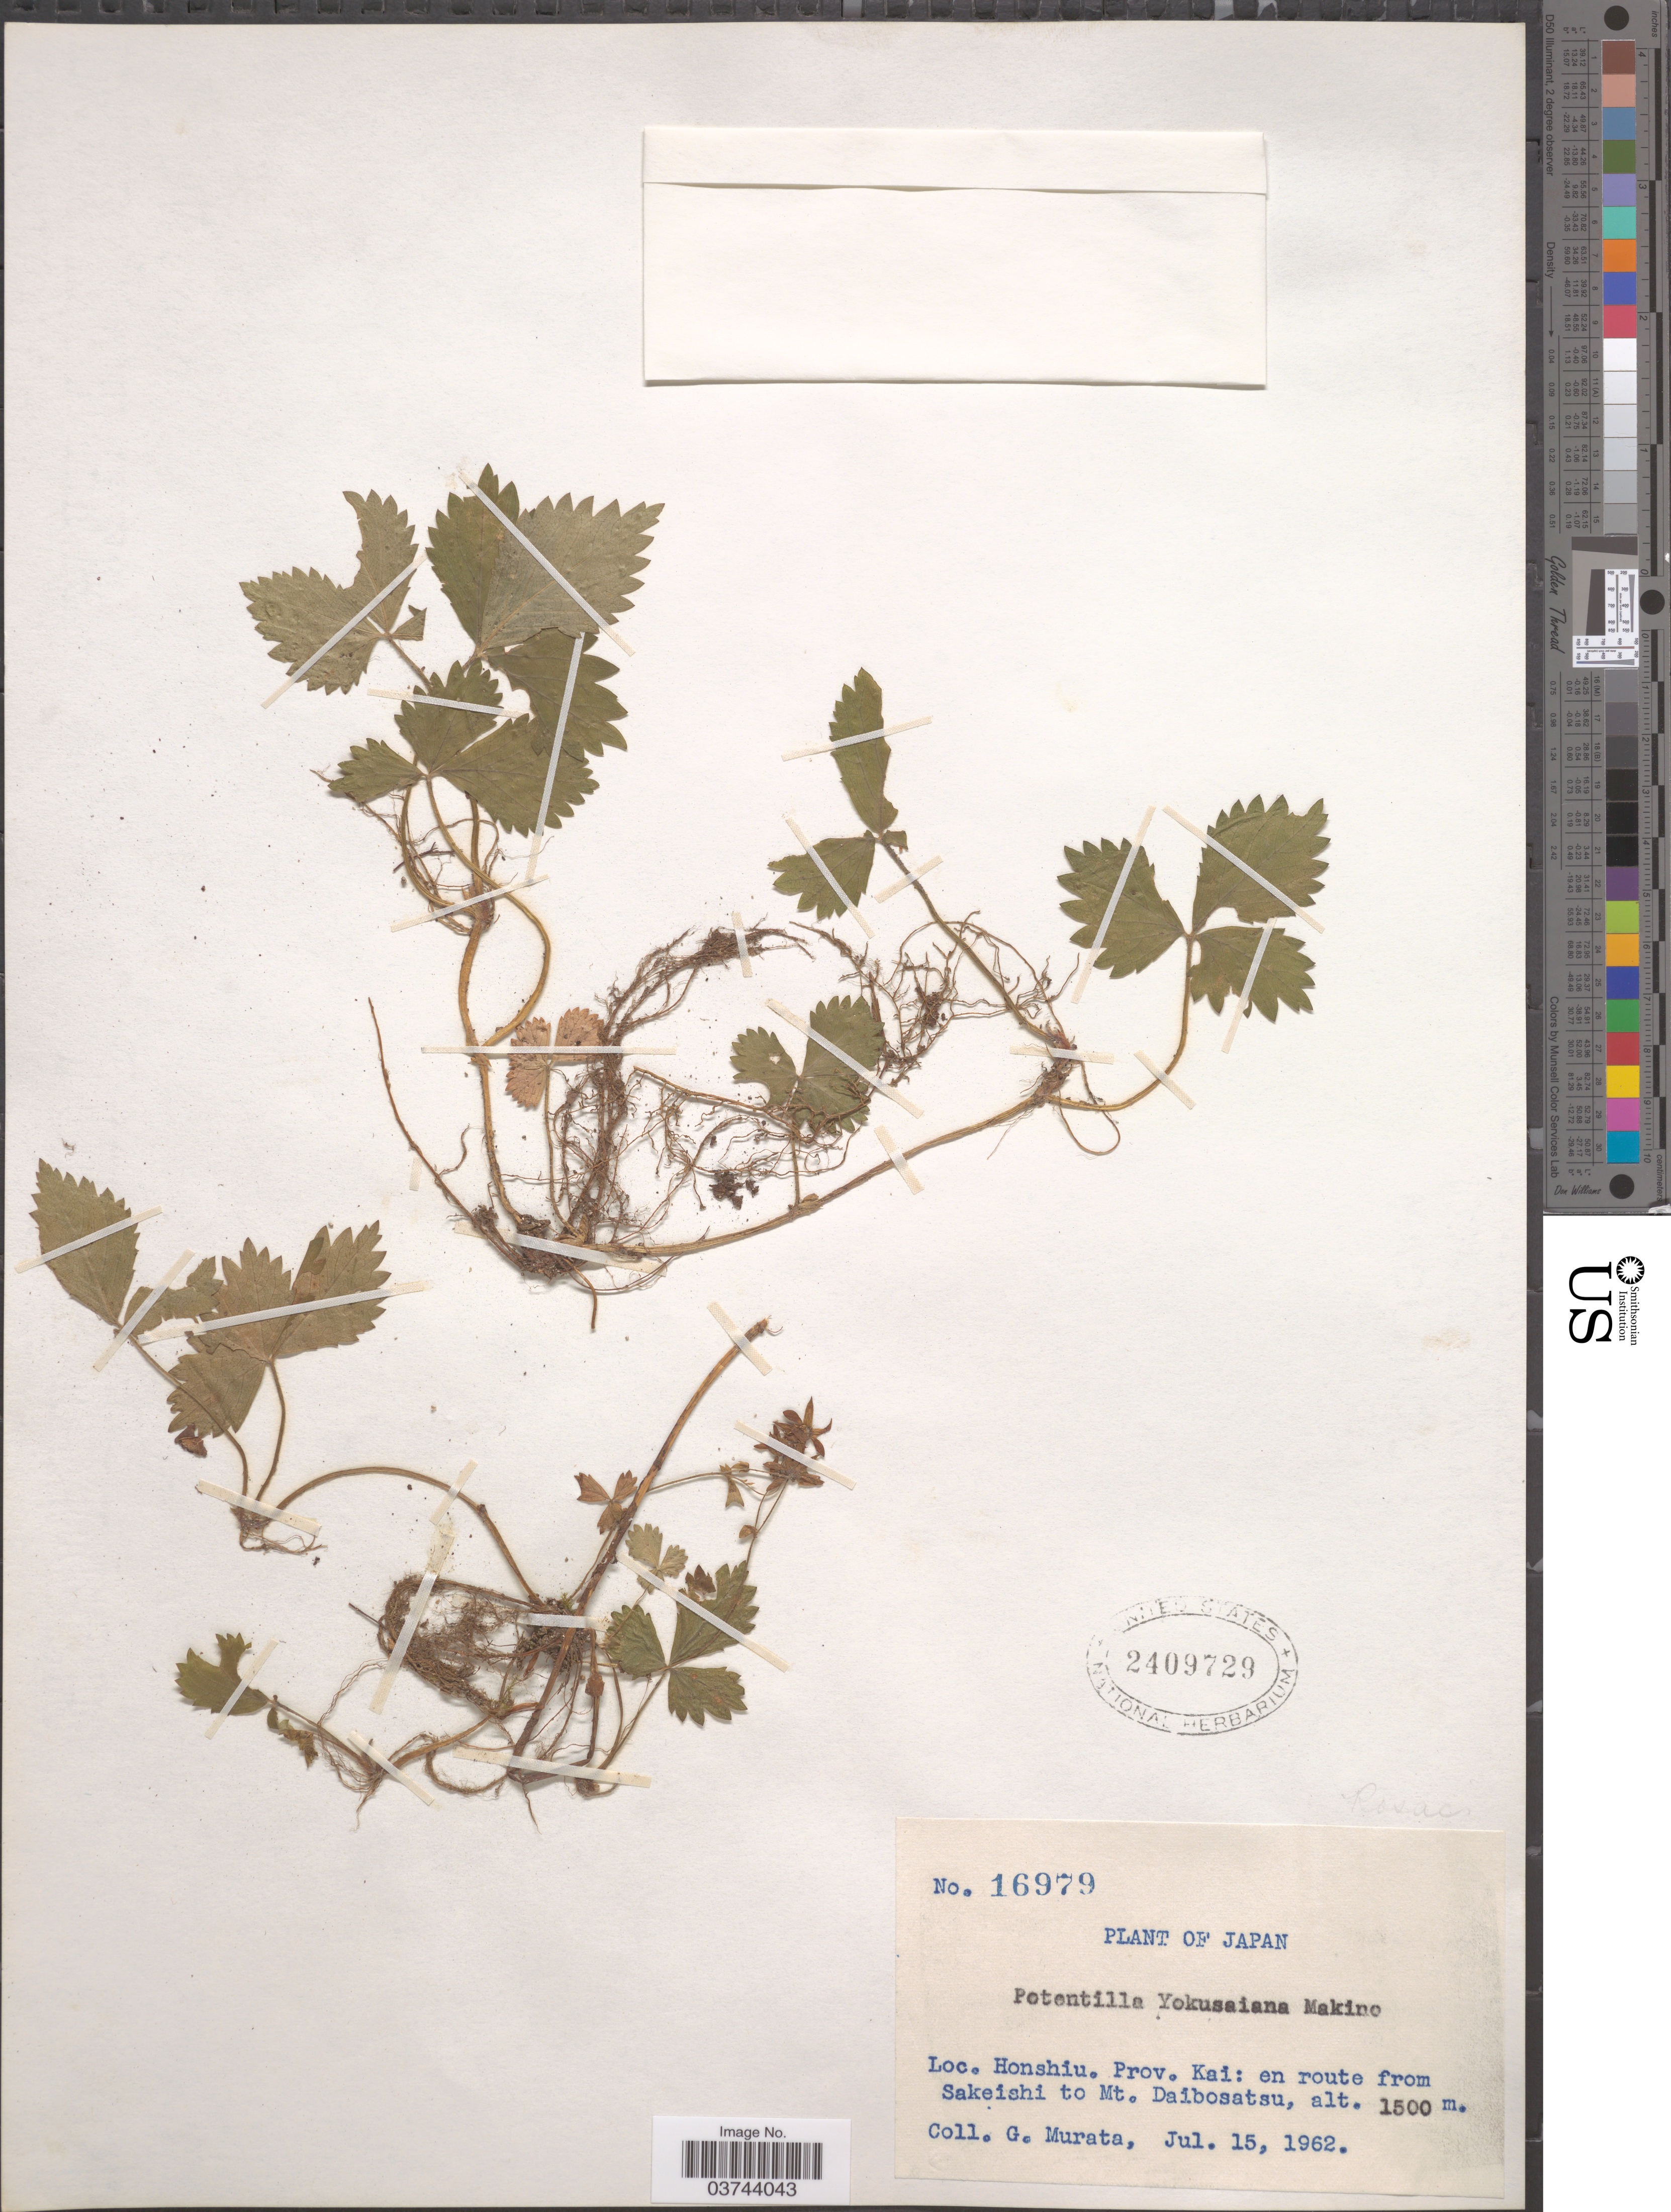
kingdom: Plantae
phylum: Tracheophyta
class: Magnoliopsida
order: Rosales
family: Rosaceae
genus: Potentilla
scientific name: Potentilla yokusaiana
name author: Makino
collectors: G. Murata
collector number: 16979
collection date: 1962-07-15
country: Japan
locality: Honshiu. Prov. Kai: en route from Sakeishi to Mt. Daibosatsu.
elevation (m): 1500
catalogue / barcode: US 2409729